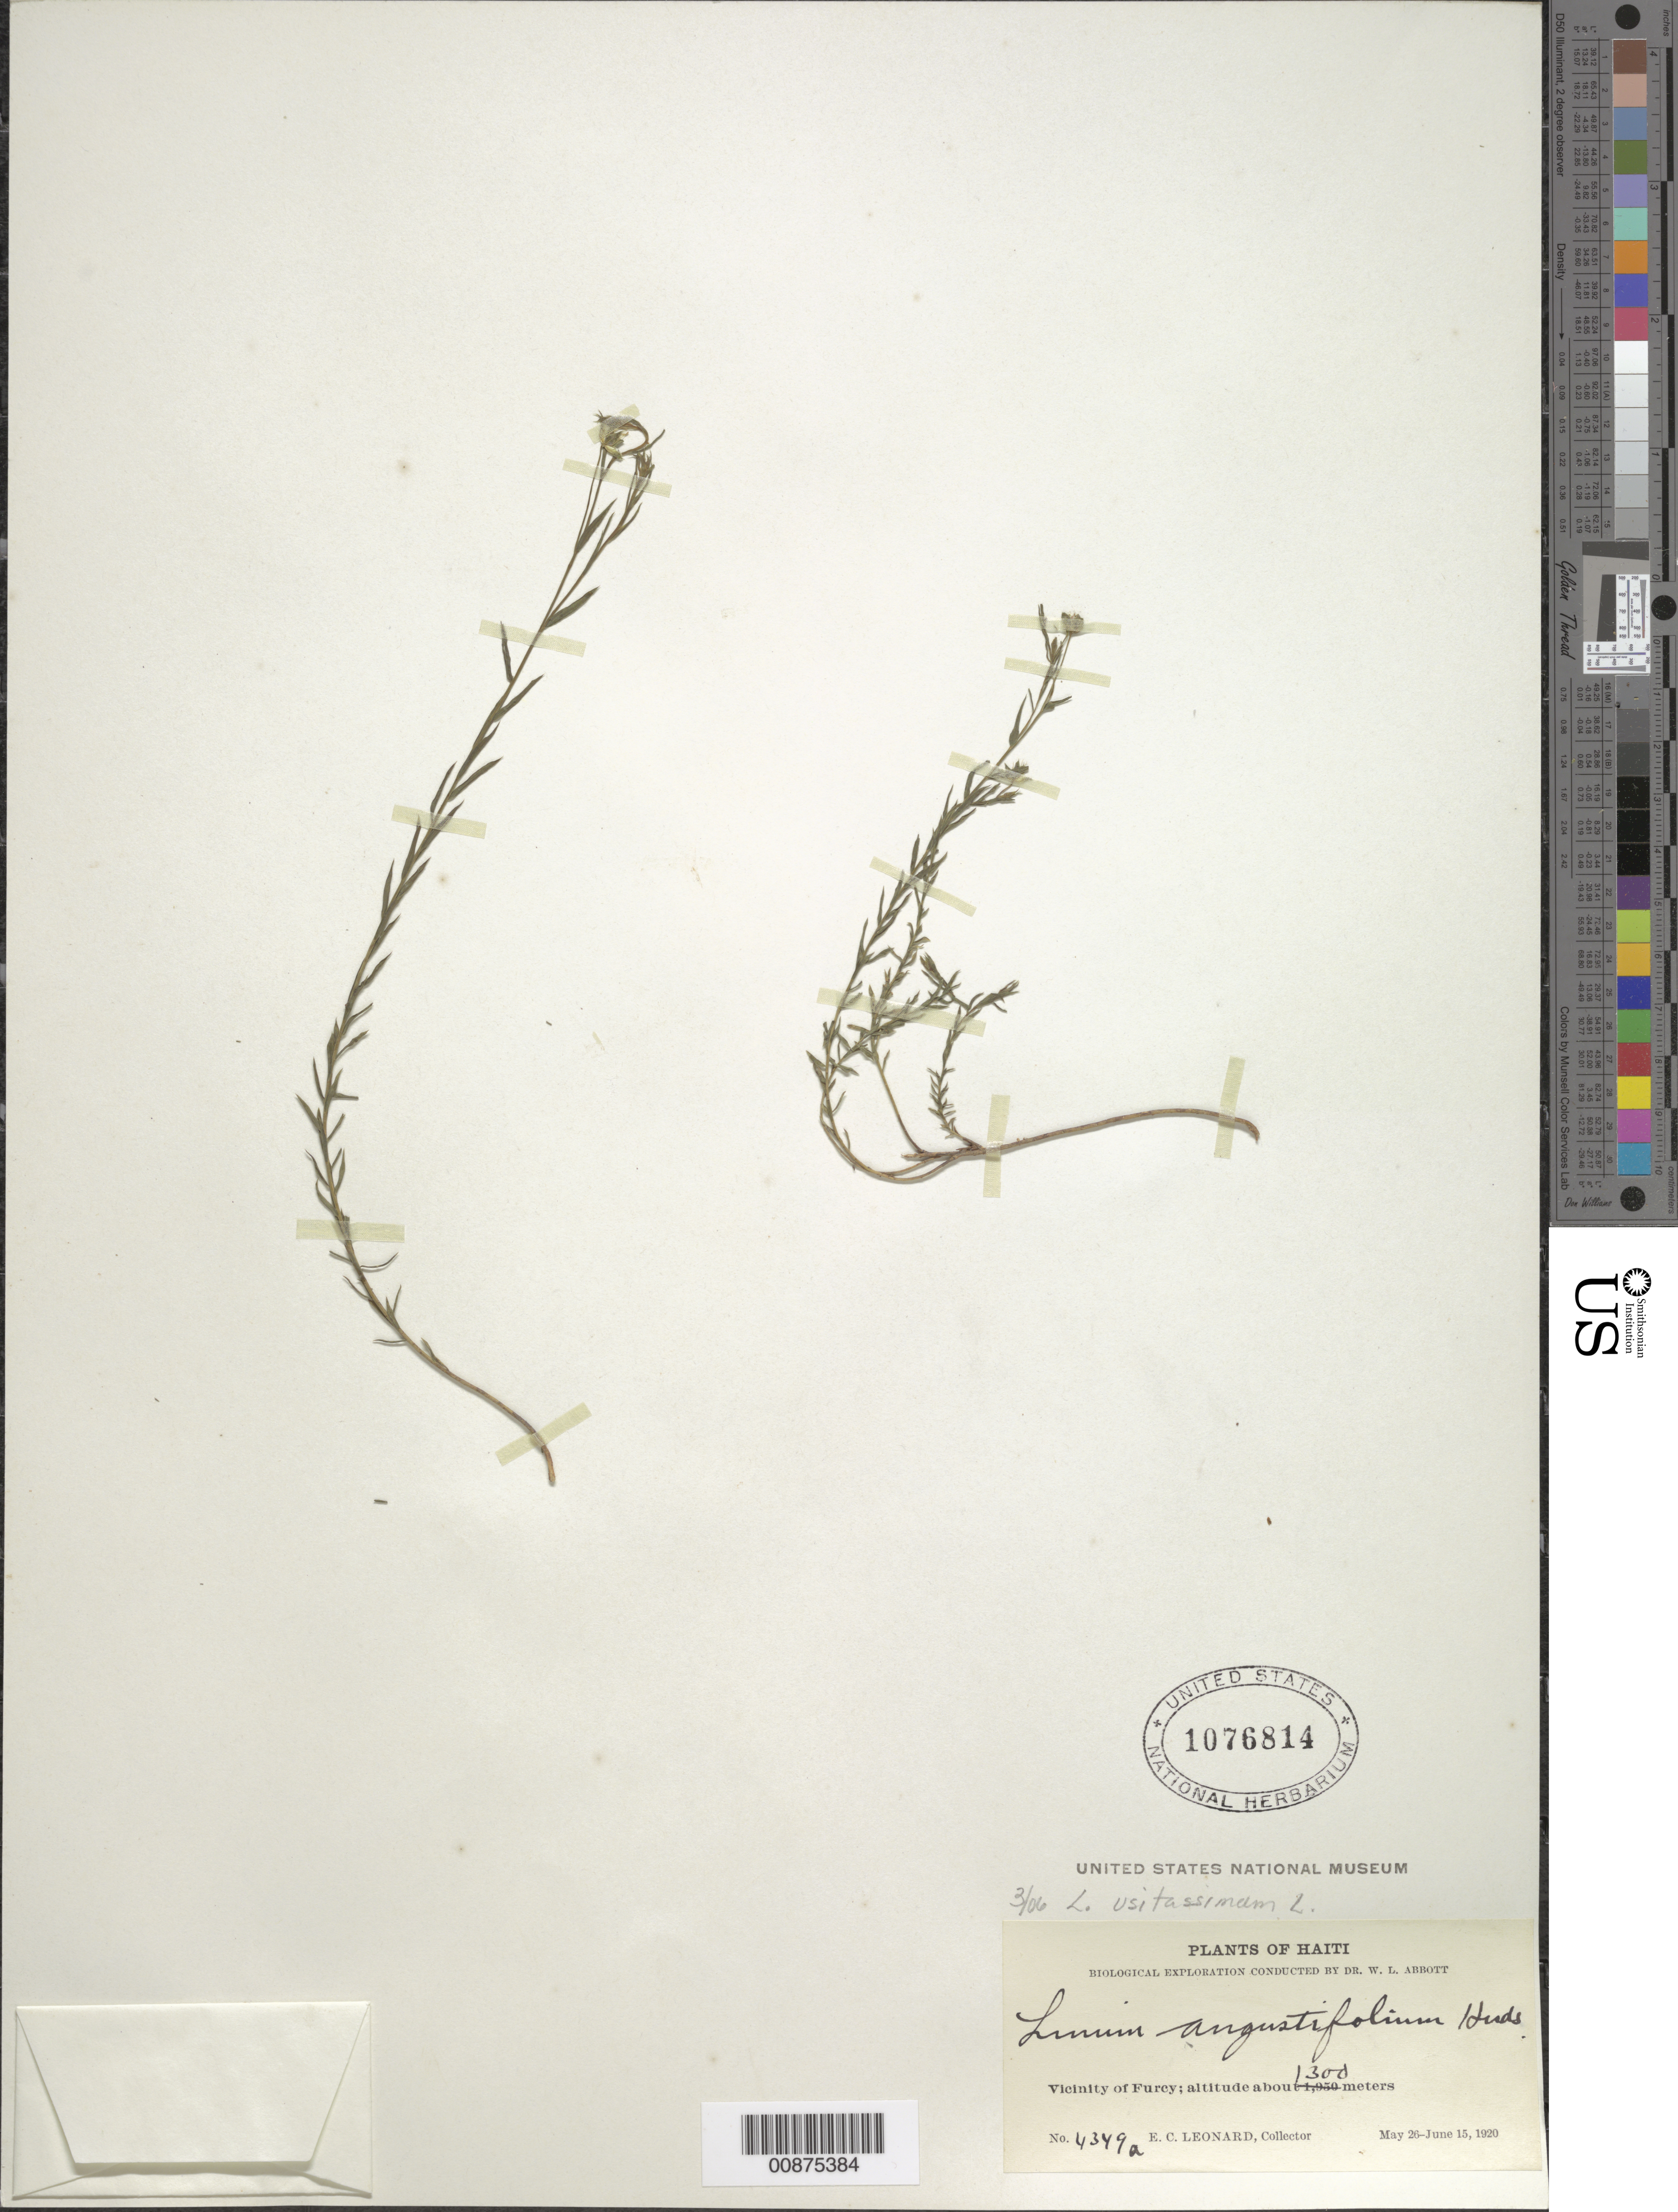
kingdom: Plantae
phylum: Tracheophyta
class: Magnoliopsida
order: Malpighiales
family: Linaceae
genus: Linum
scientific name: Linum usitatissimum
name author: L.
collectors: E. C. Leonard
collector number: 4349a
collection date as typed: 26 May 1920 to 15 Jun 1920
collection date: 1920-05-26/1920-06-15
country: Haiti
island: Hispaniola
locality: Vicinity of Furcy.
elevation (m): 1300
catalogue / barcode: US 1076814